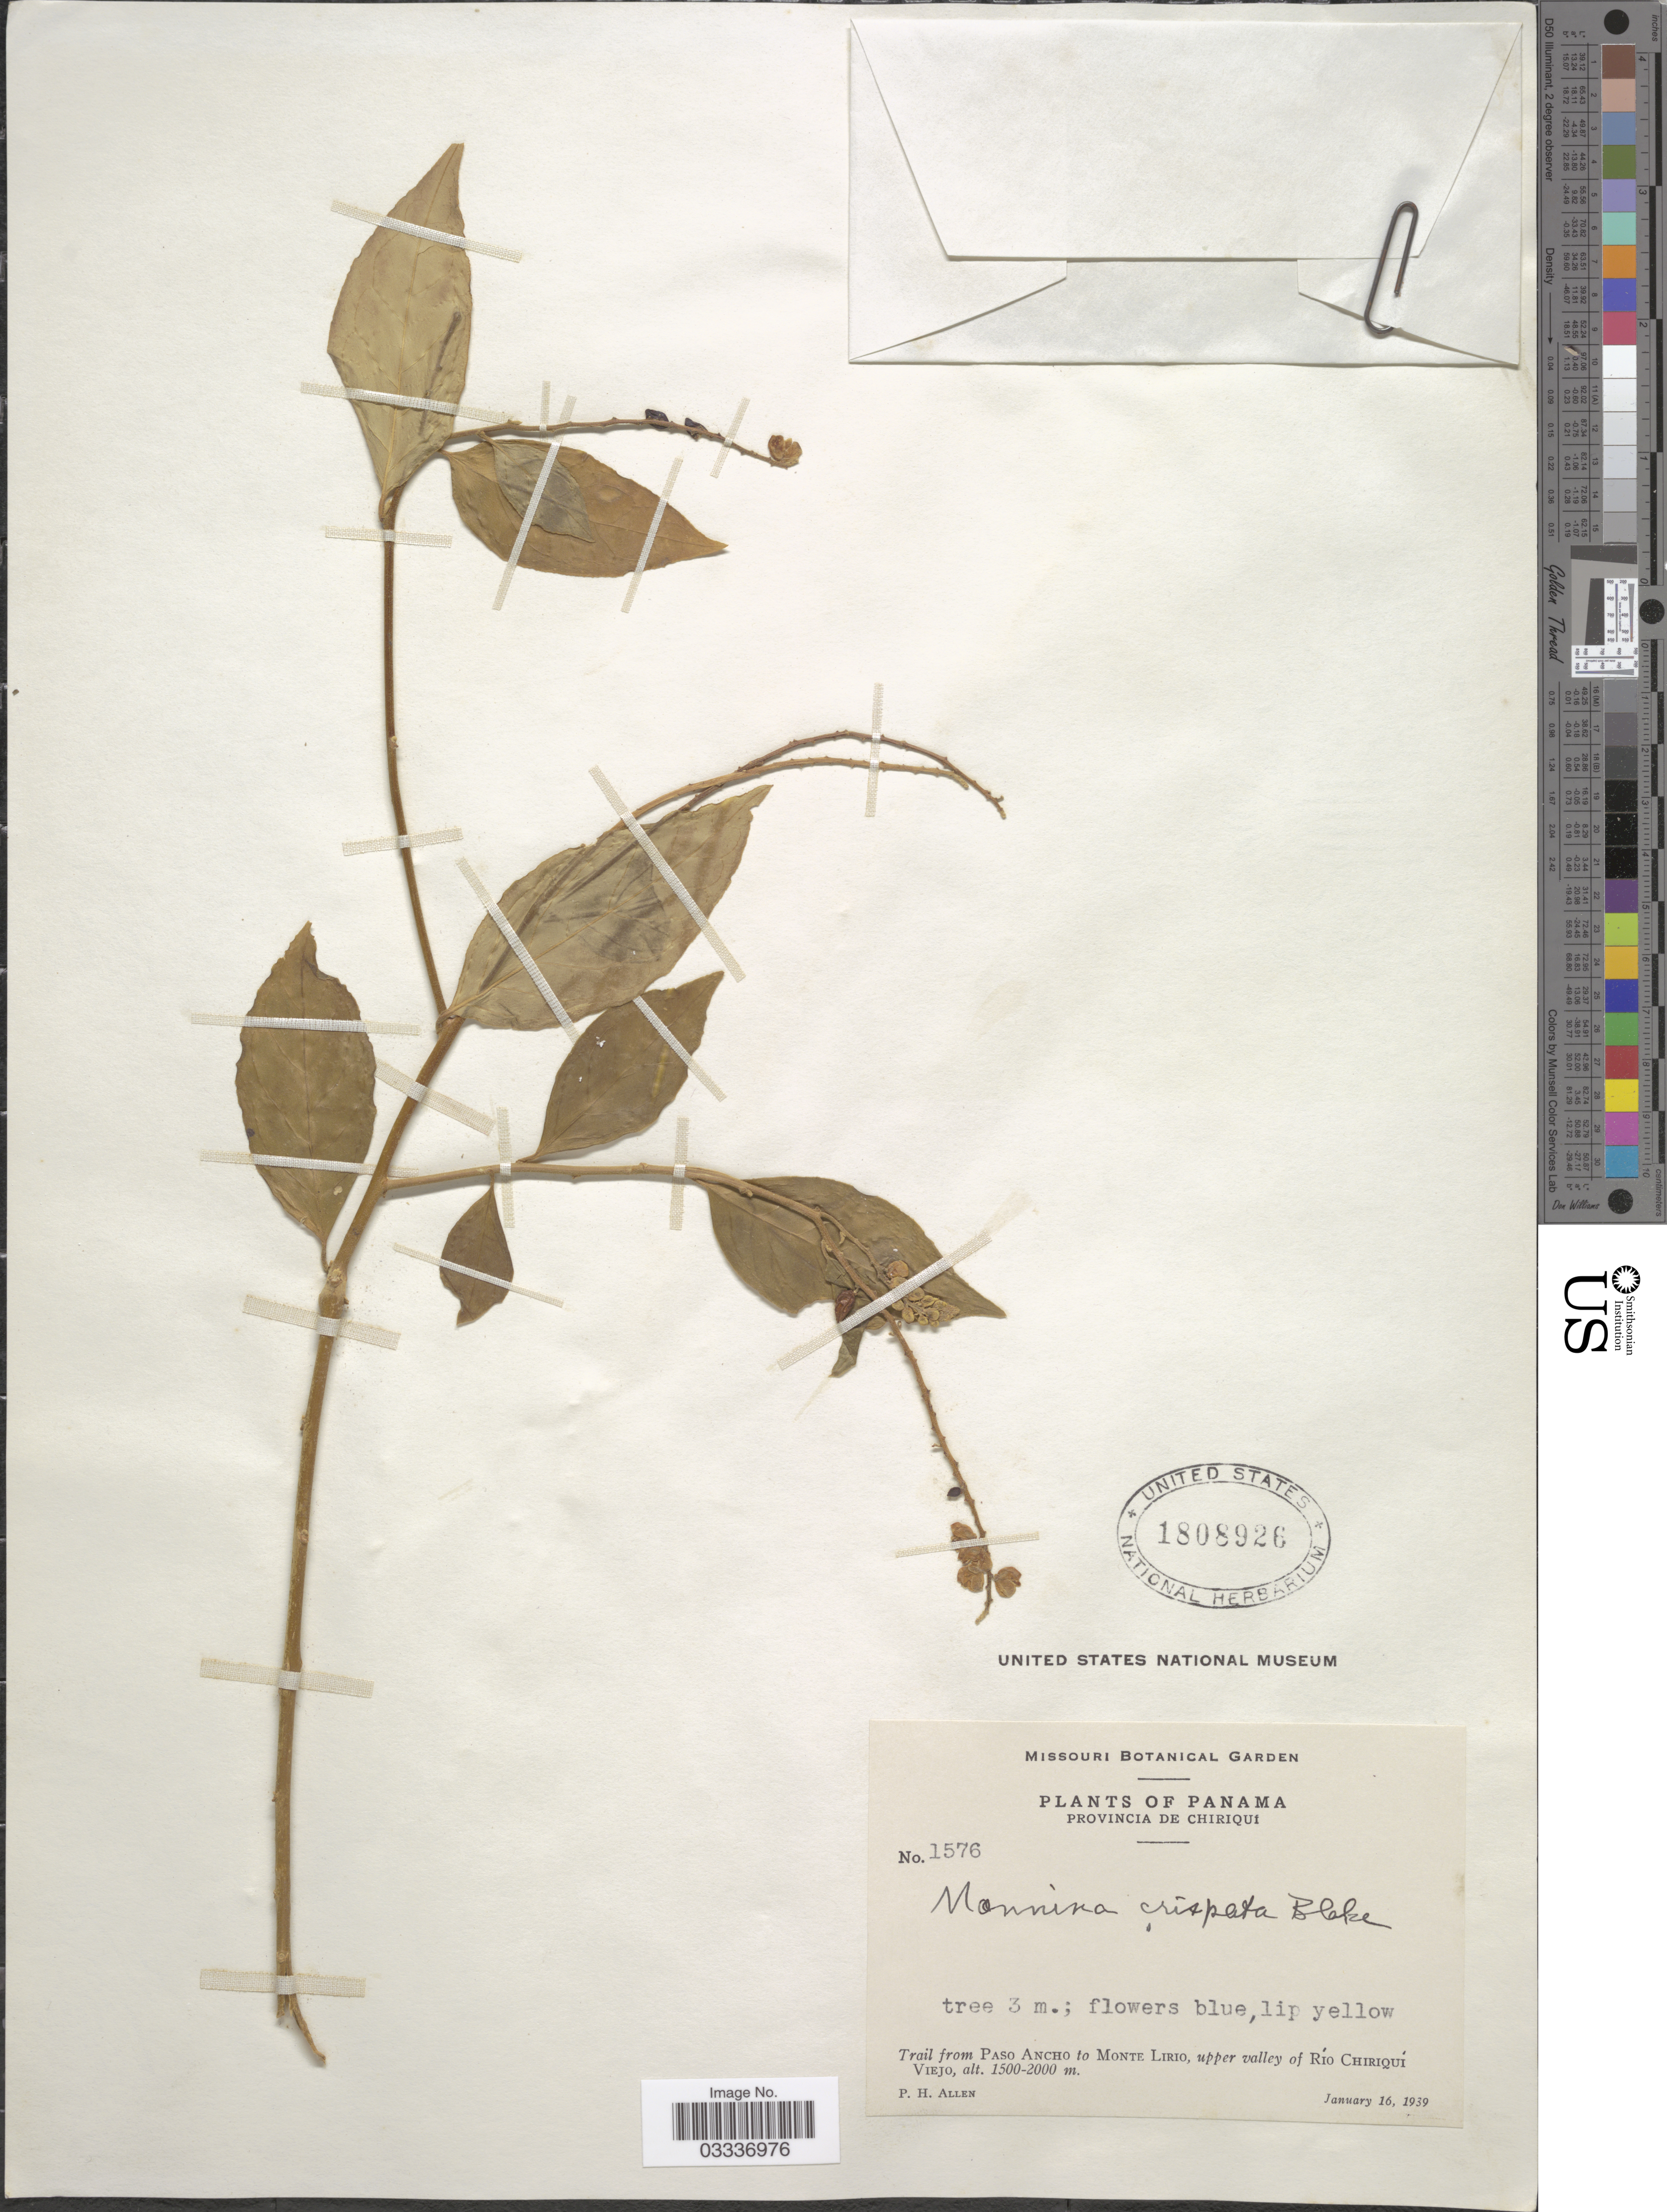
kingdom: Plantae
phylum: Tracheophyta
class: Magnoliopsida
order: Fabales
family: Polygalaceae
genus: Monnina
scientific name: Monnina sylvatica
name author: Schltdl. & Cham.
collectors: P. H. Allen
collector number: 1576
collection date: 1939-01-16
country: Panama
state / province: Chiriqui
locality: Trail from Paso Ancho to Monte Lirio, upper valley of Río Chiriquí Viejo.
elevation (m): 1500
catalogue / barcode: US 1808926